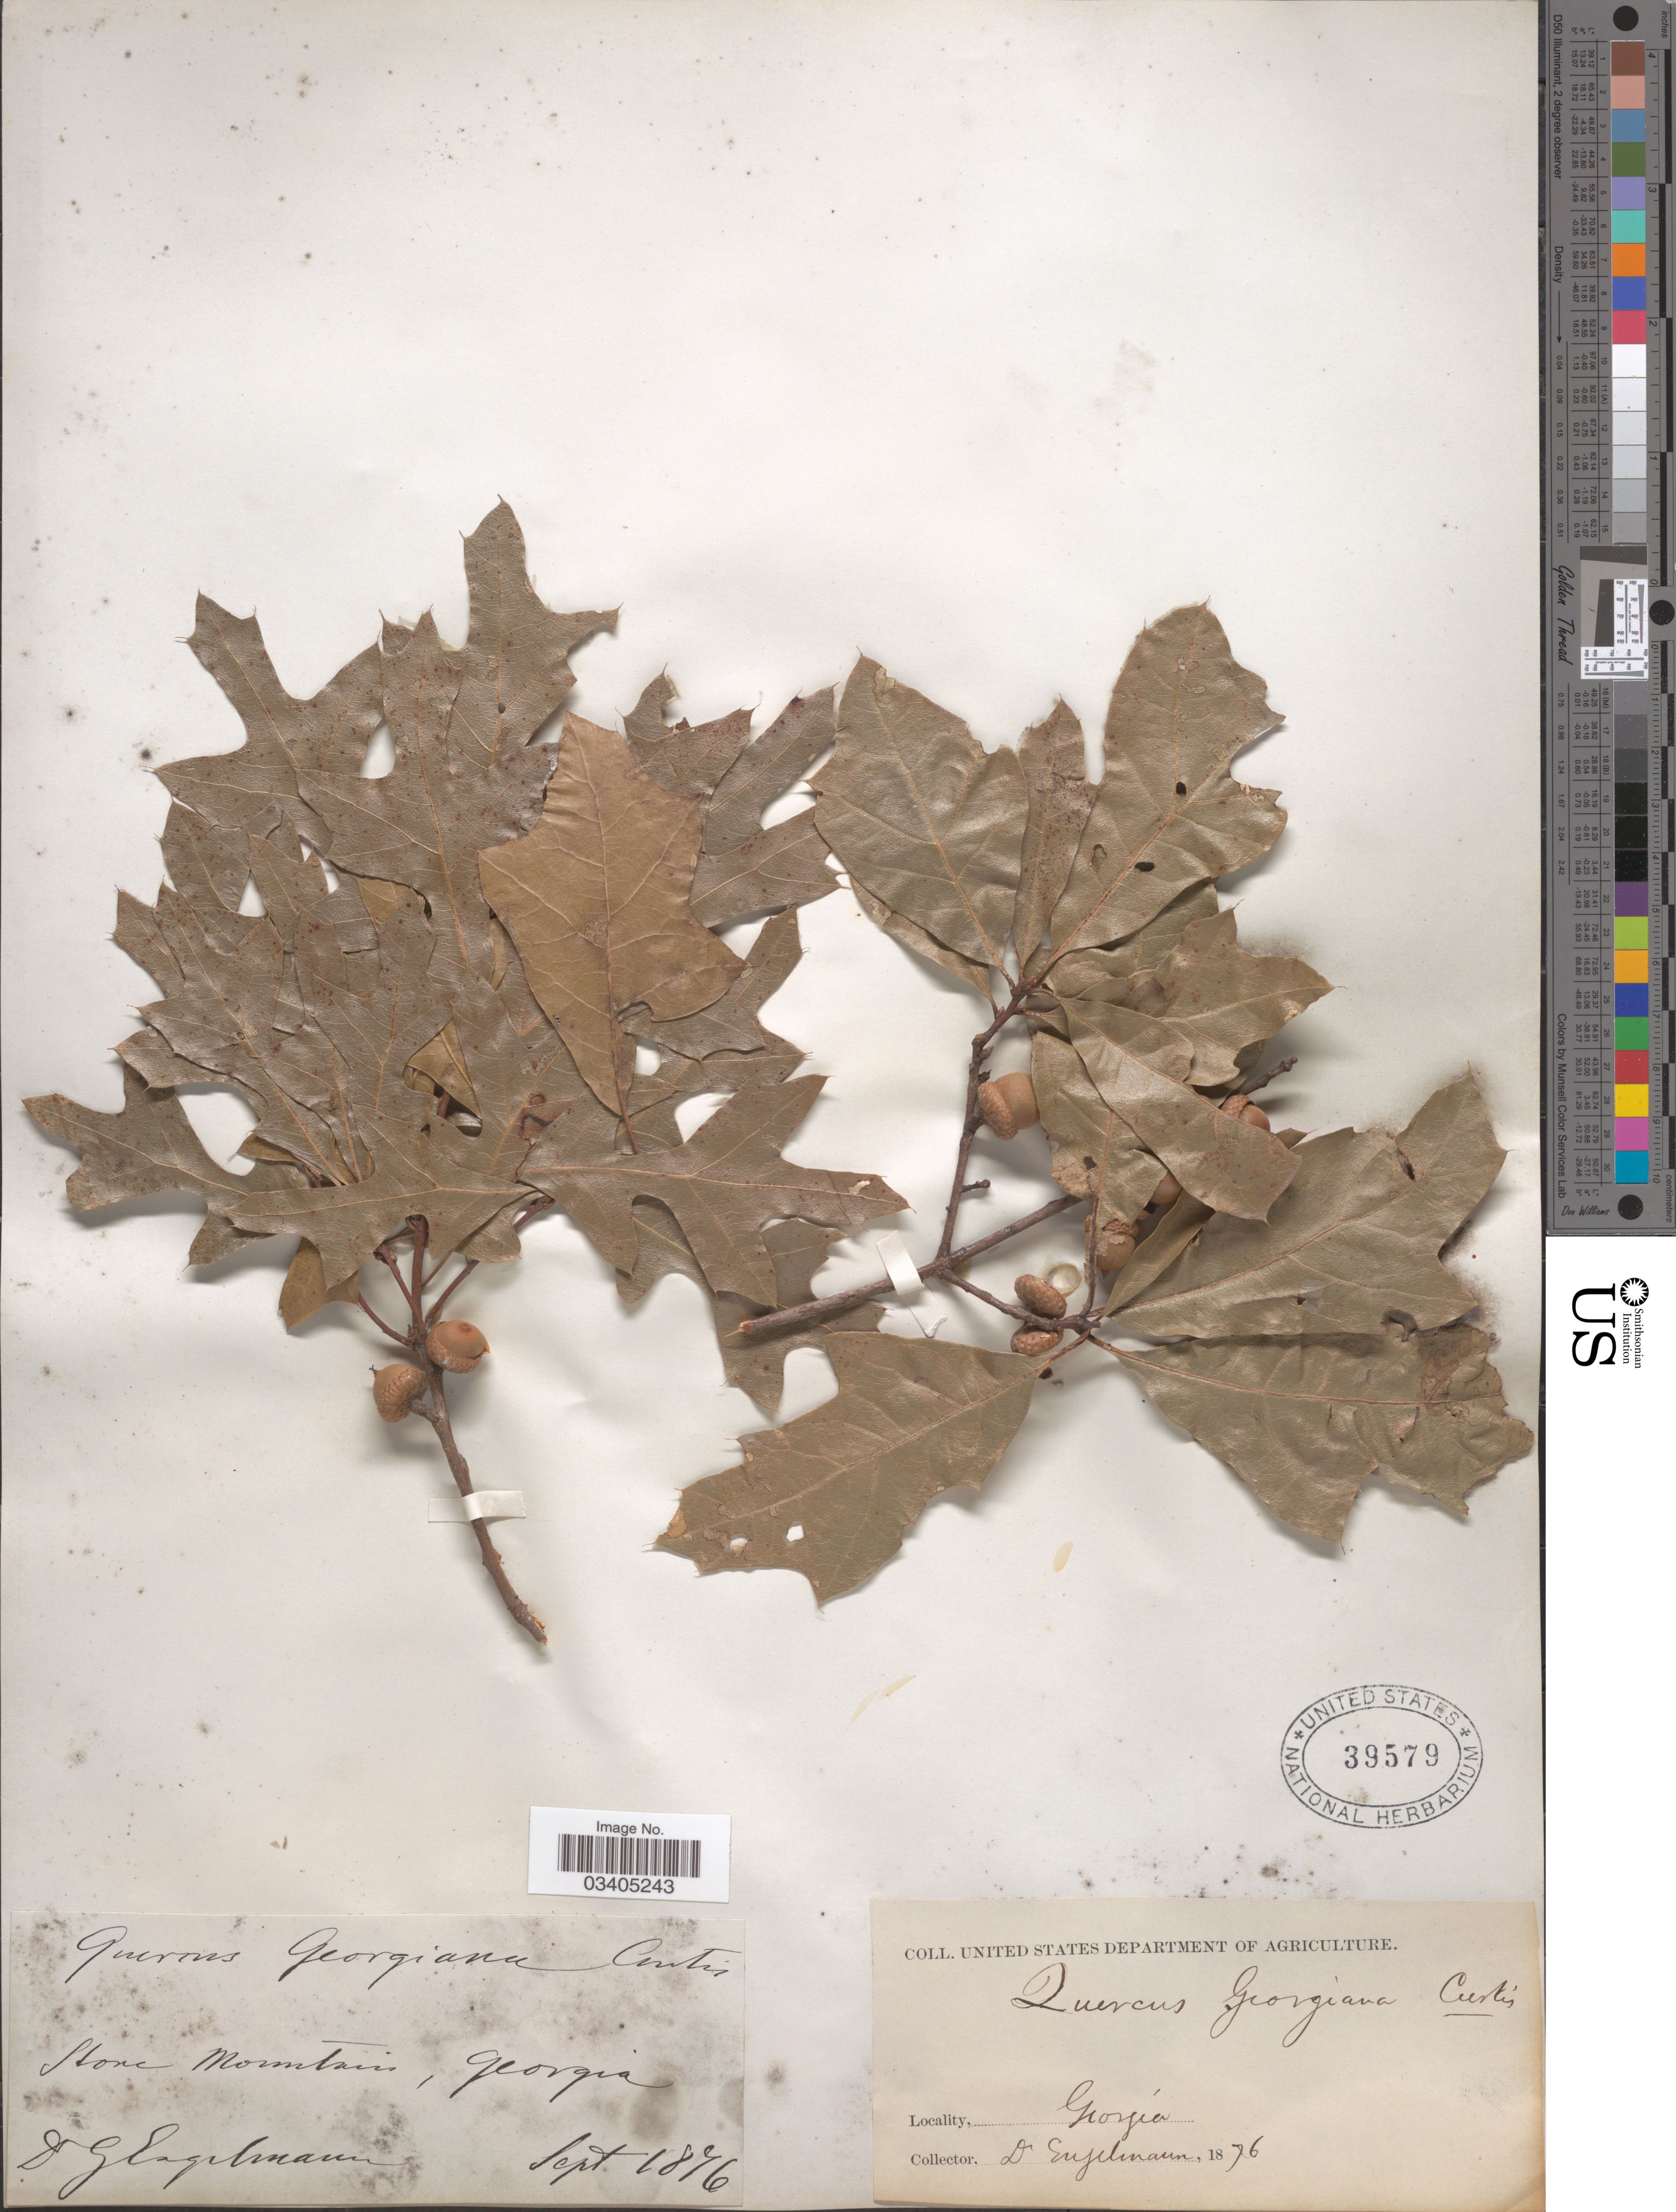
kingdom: Plantae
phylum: Tracheophyta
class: Magnoliopsida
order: Fagales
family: Fagaceae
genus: Quercus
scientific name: Quercus georgiana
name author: M.A. Curtis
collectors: G. Engelmann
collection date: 1876-09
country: United States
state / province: Georgia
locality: Stone Mountain.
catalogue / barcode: US 39579